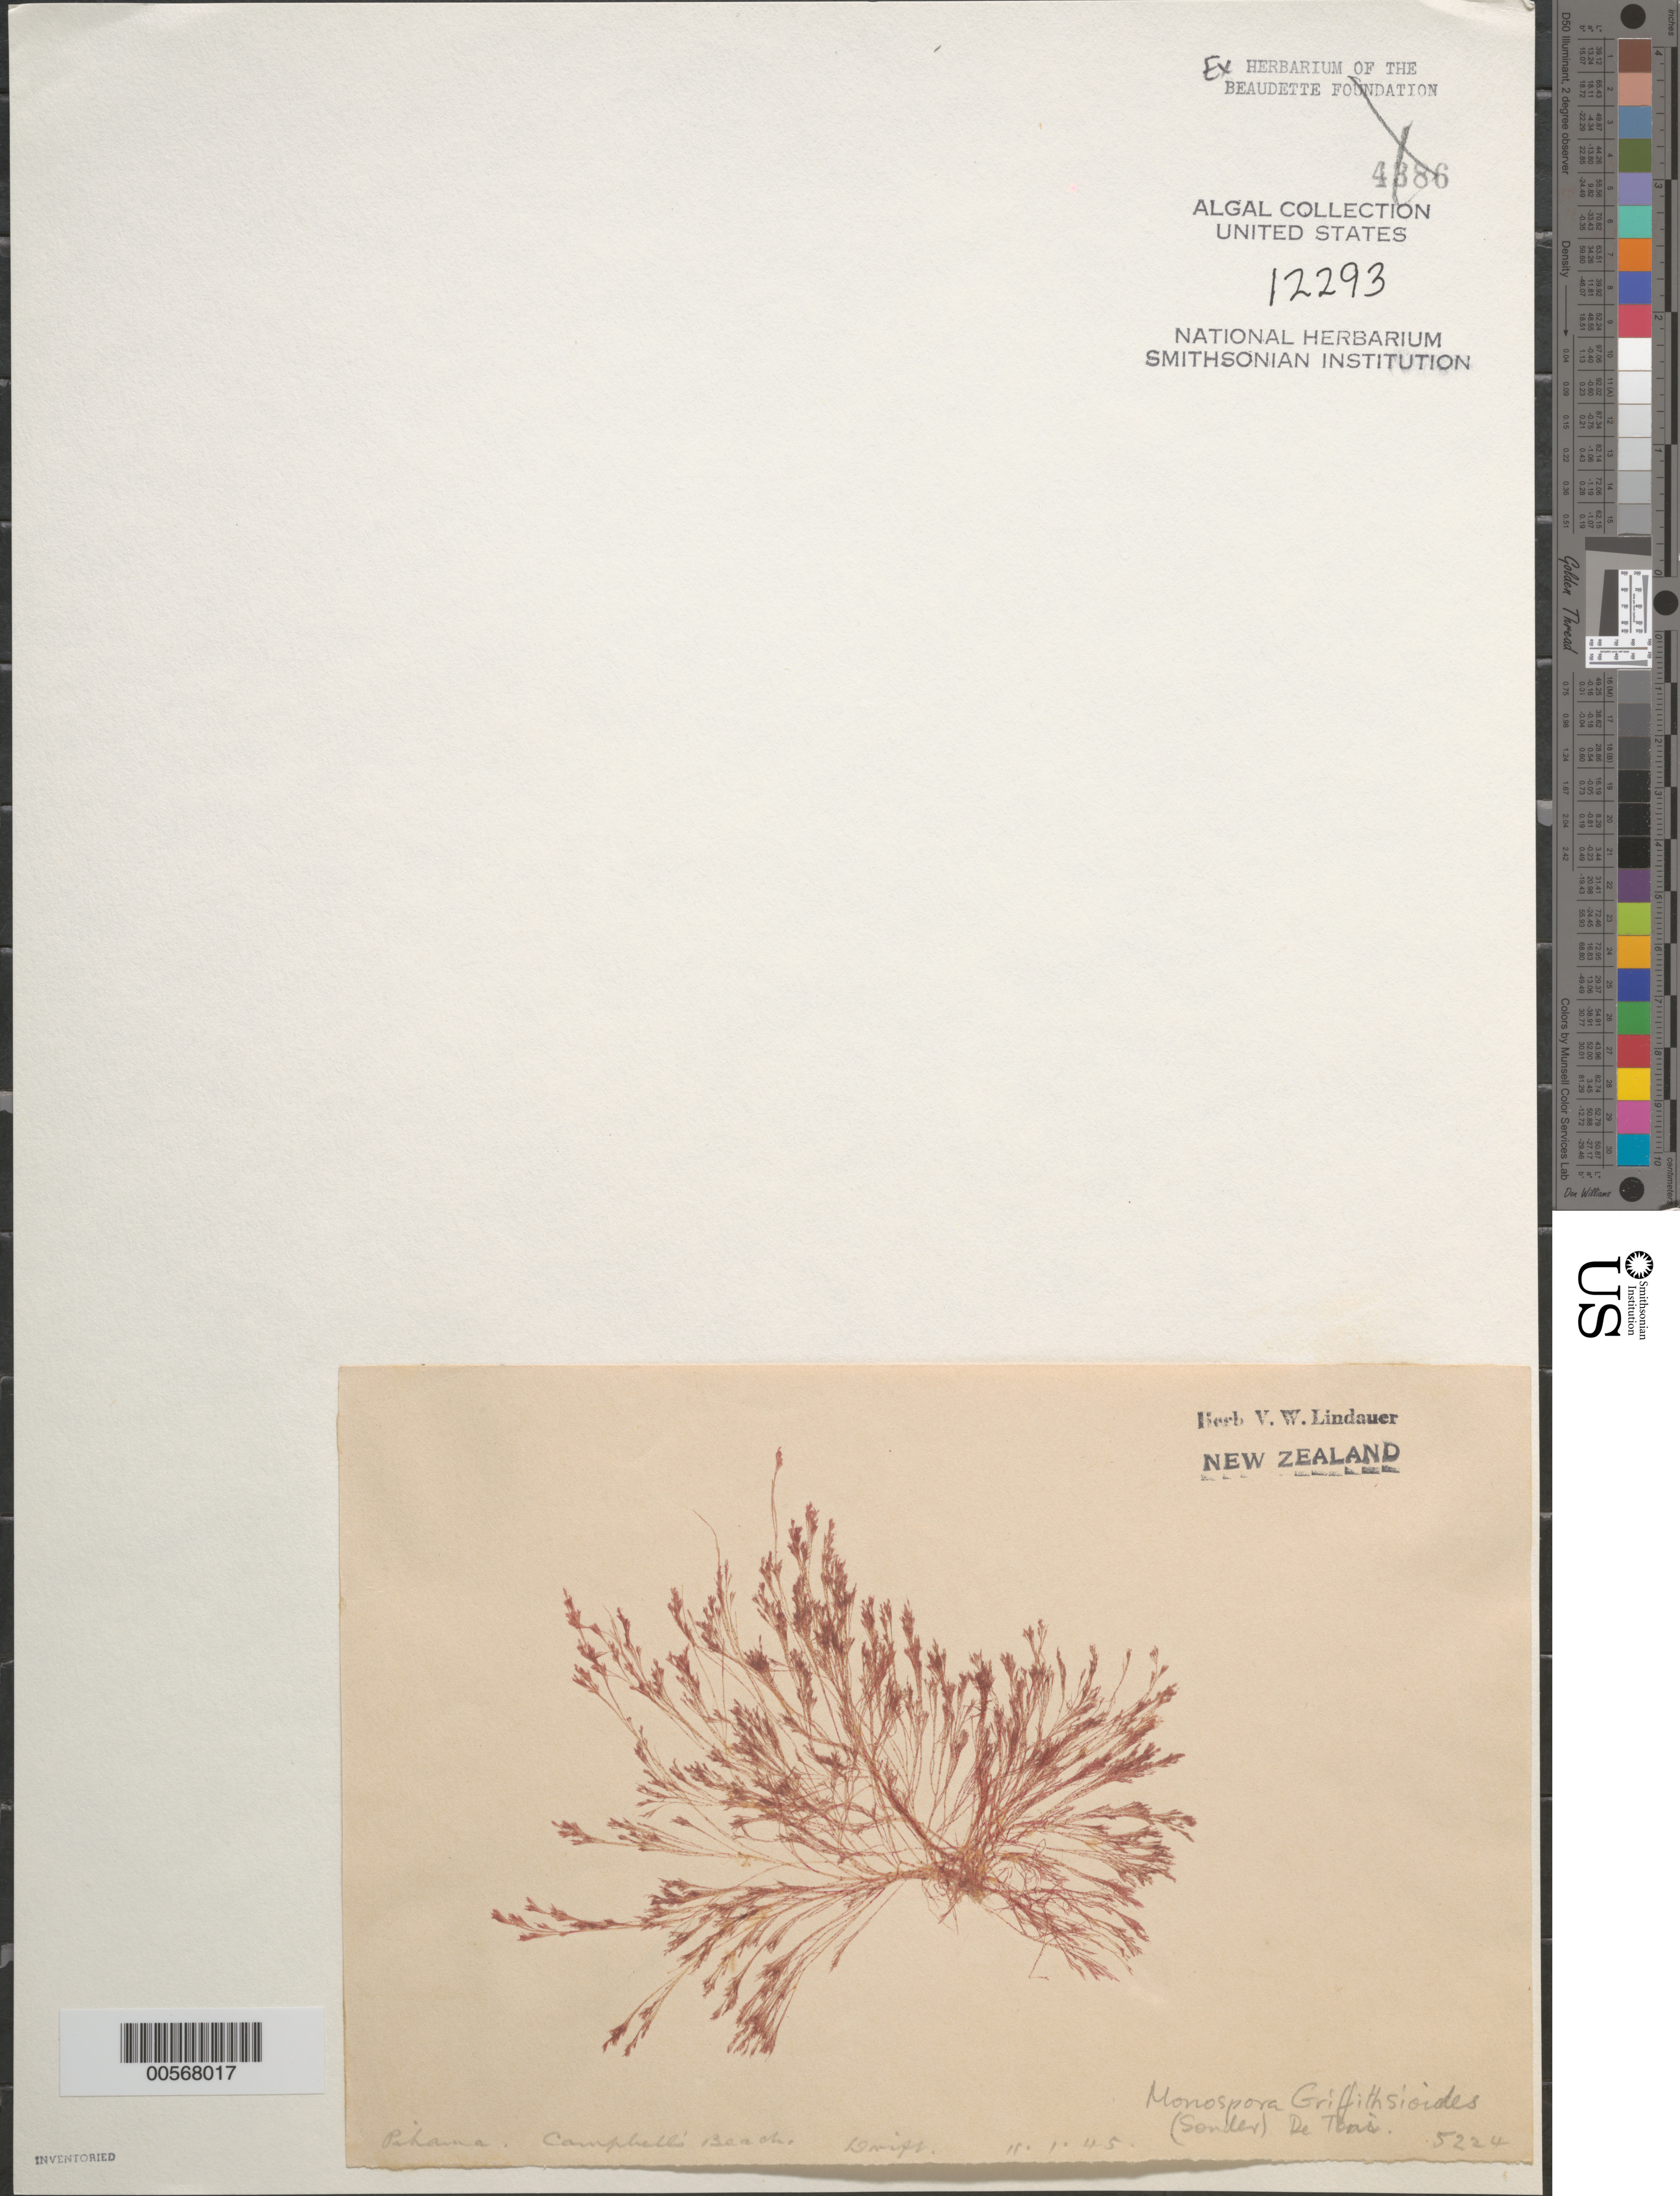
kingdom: Plantae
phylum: Rhodophyta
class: Florideophyceae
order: Ceramiales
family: Ceramiaceae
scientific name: Monospora griffithsioides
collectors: V. Lindauer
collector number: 5224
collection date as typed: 11 Jan 1945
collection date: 1945-01-11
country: New Zealand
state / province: Taranaki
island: North Island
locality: Pihama, Campbell's Beach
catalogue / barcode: US 12293